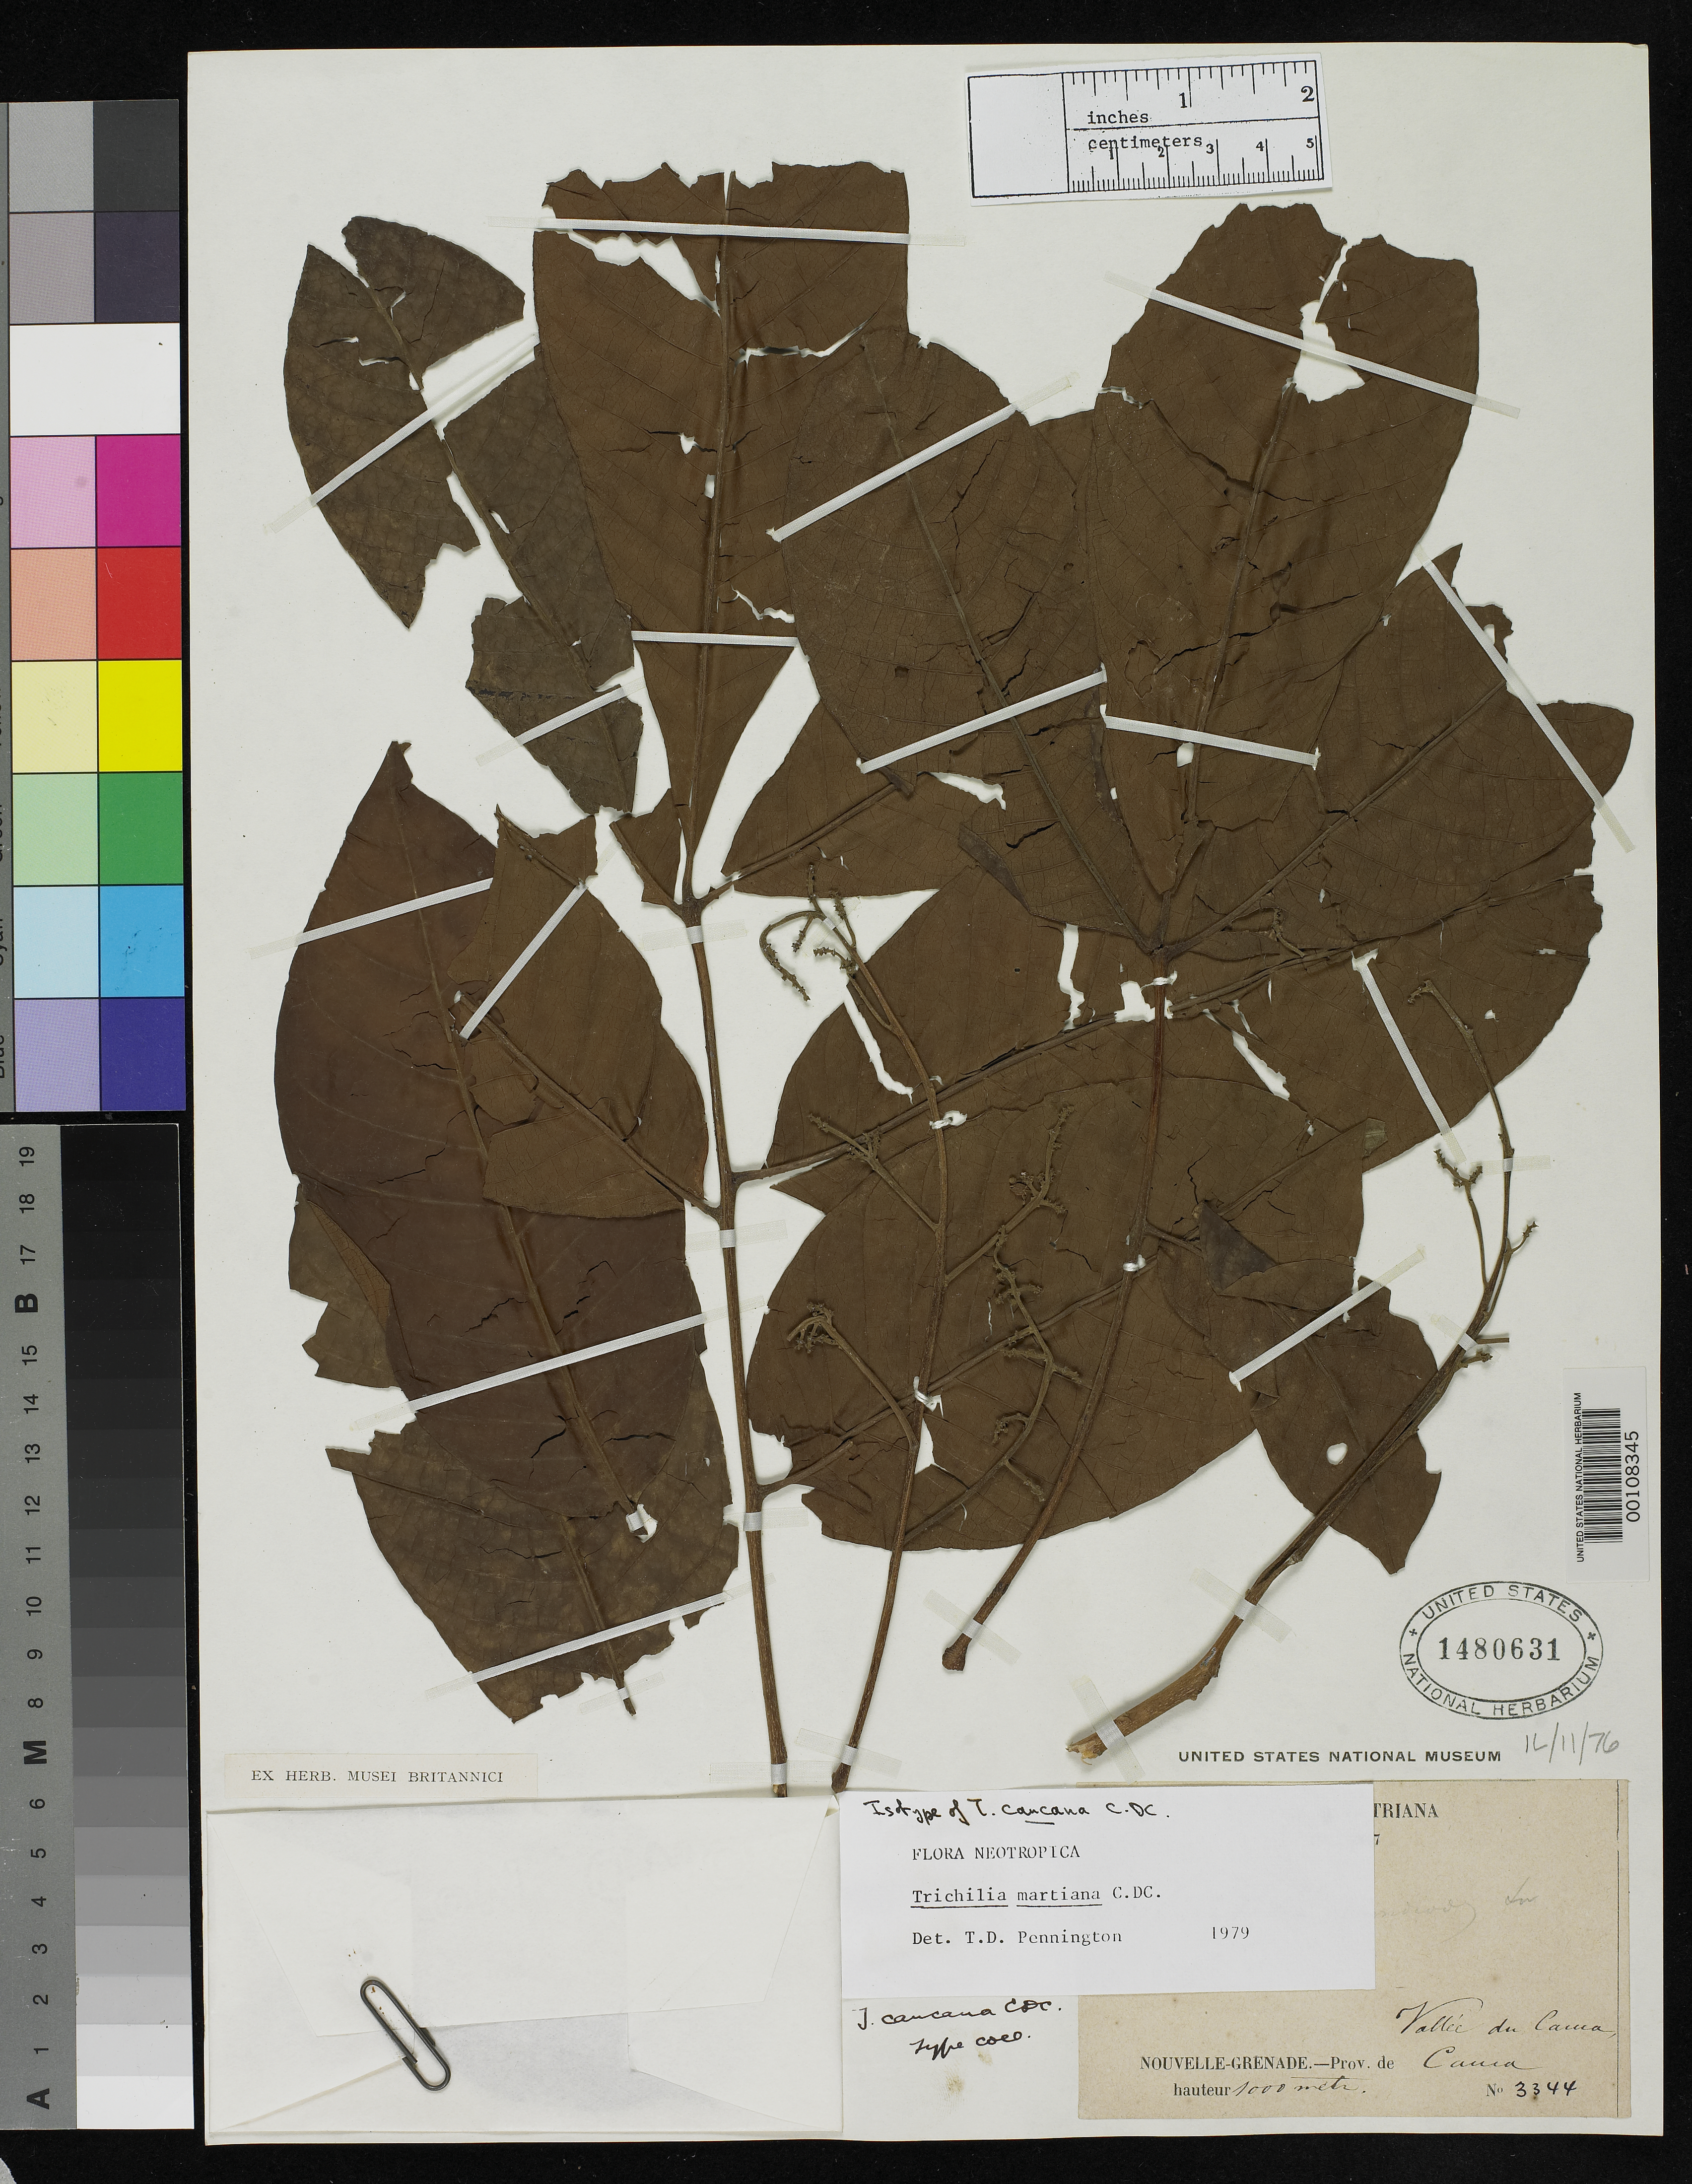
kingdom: Plantae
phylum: Tracheophyta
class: Magnoliopsida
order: Sapindales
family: Meliaceae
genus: Trichilia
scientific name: Trichilia caucana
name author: C. DC.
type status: Isotype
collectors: J. J. Triana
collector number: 3344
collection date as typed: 1851 to -- --- 1857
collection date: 1851/1857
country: Colombia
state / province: Cauca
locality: "Valle du Cauca".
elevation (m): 1000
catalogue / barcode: US 1480631